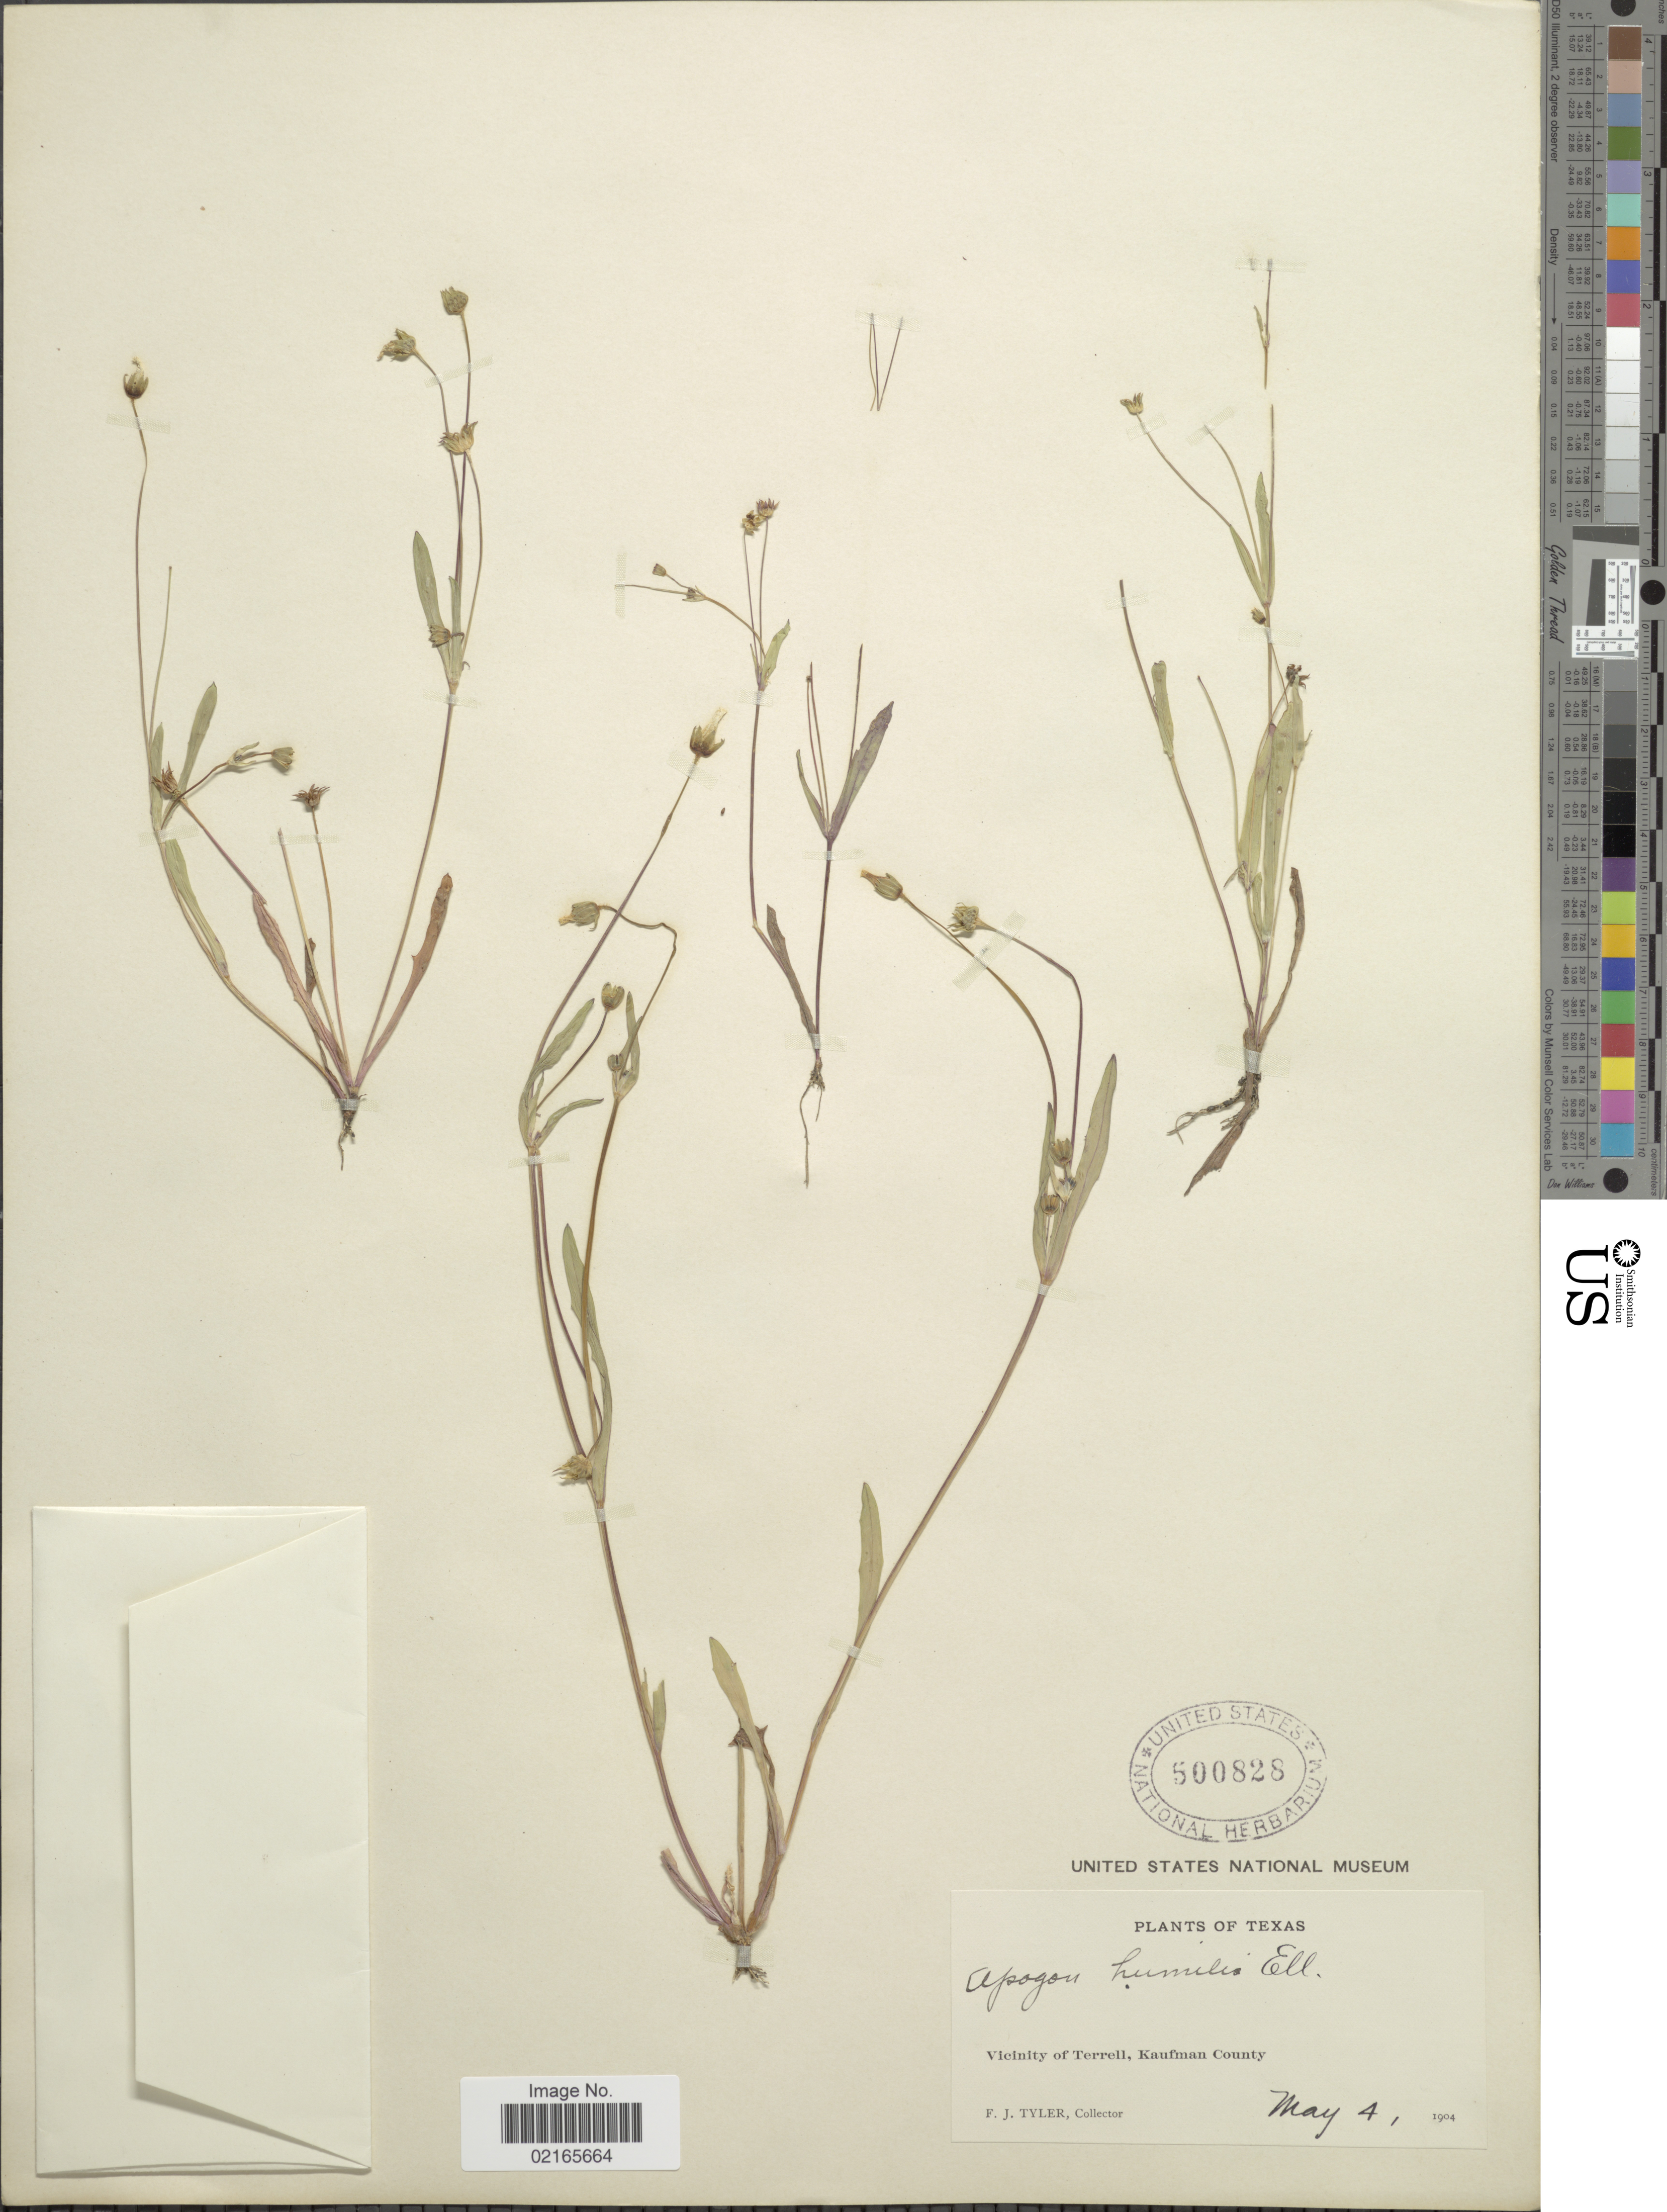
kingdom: Plantae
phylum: Tracheophyta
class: Magnoliopsida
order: Asterales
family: Asteraceae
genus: Krigia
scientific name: Krigia oppositifolia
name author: Raf.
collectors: F. Tyler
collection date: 1904-05-04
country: United States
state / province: Texas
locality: Vicinity of Terrell, Kaufman County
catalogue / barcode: US 500828